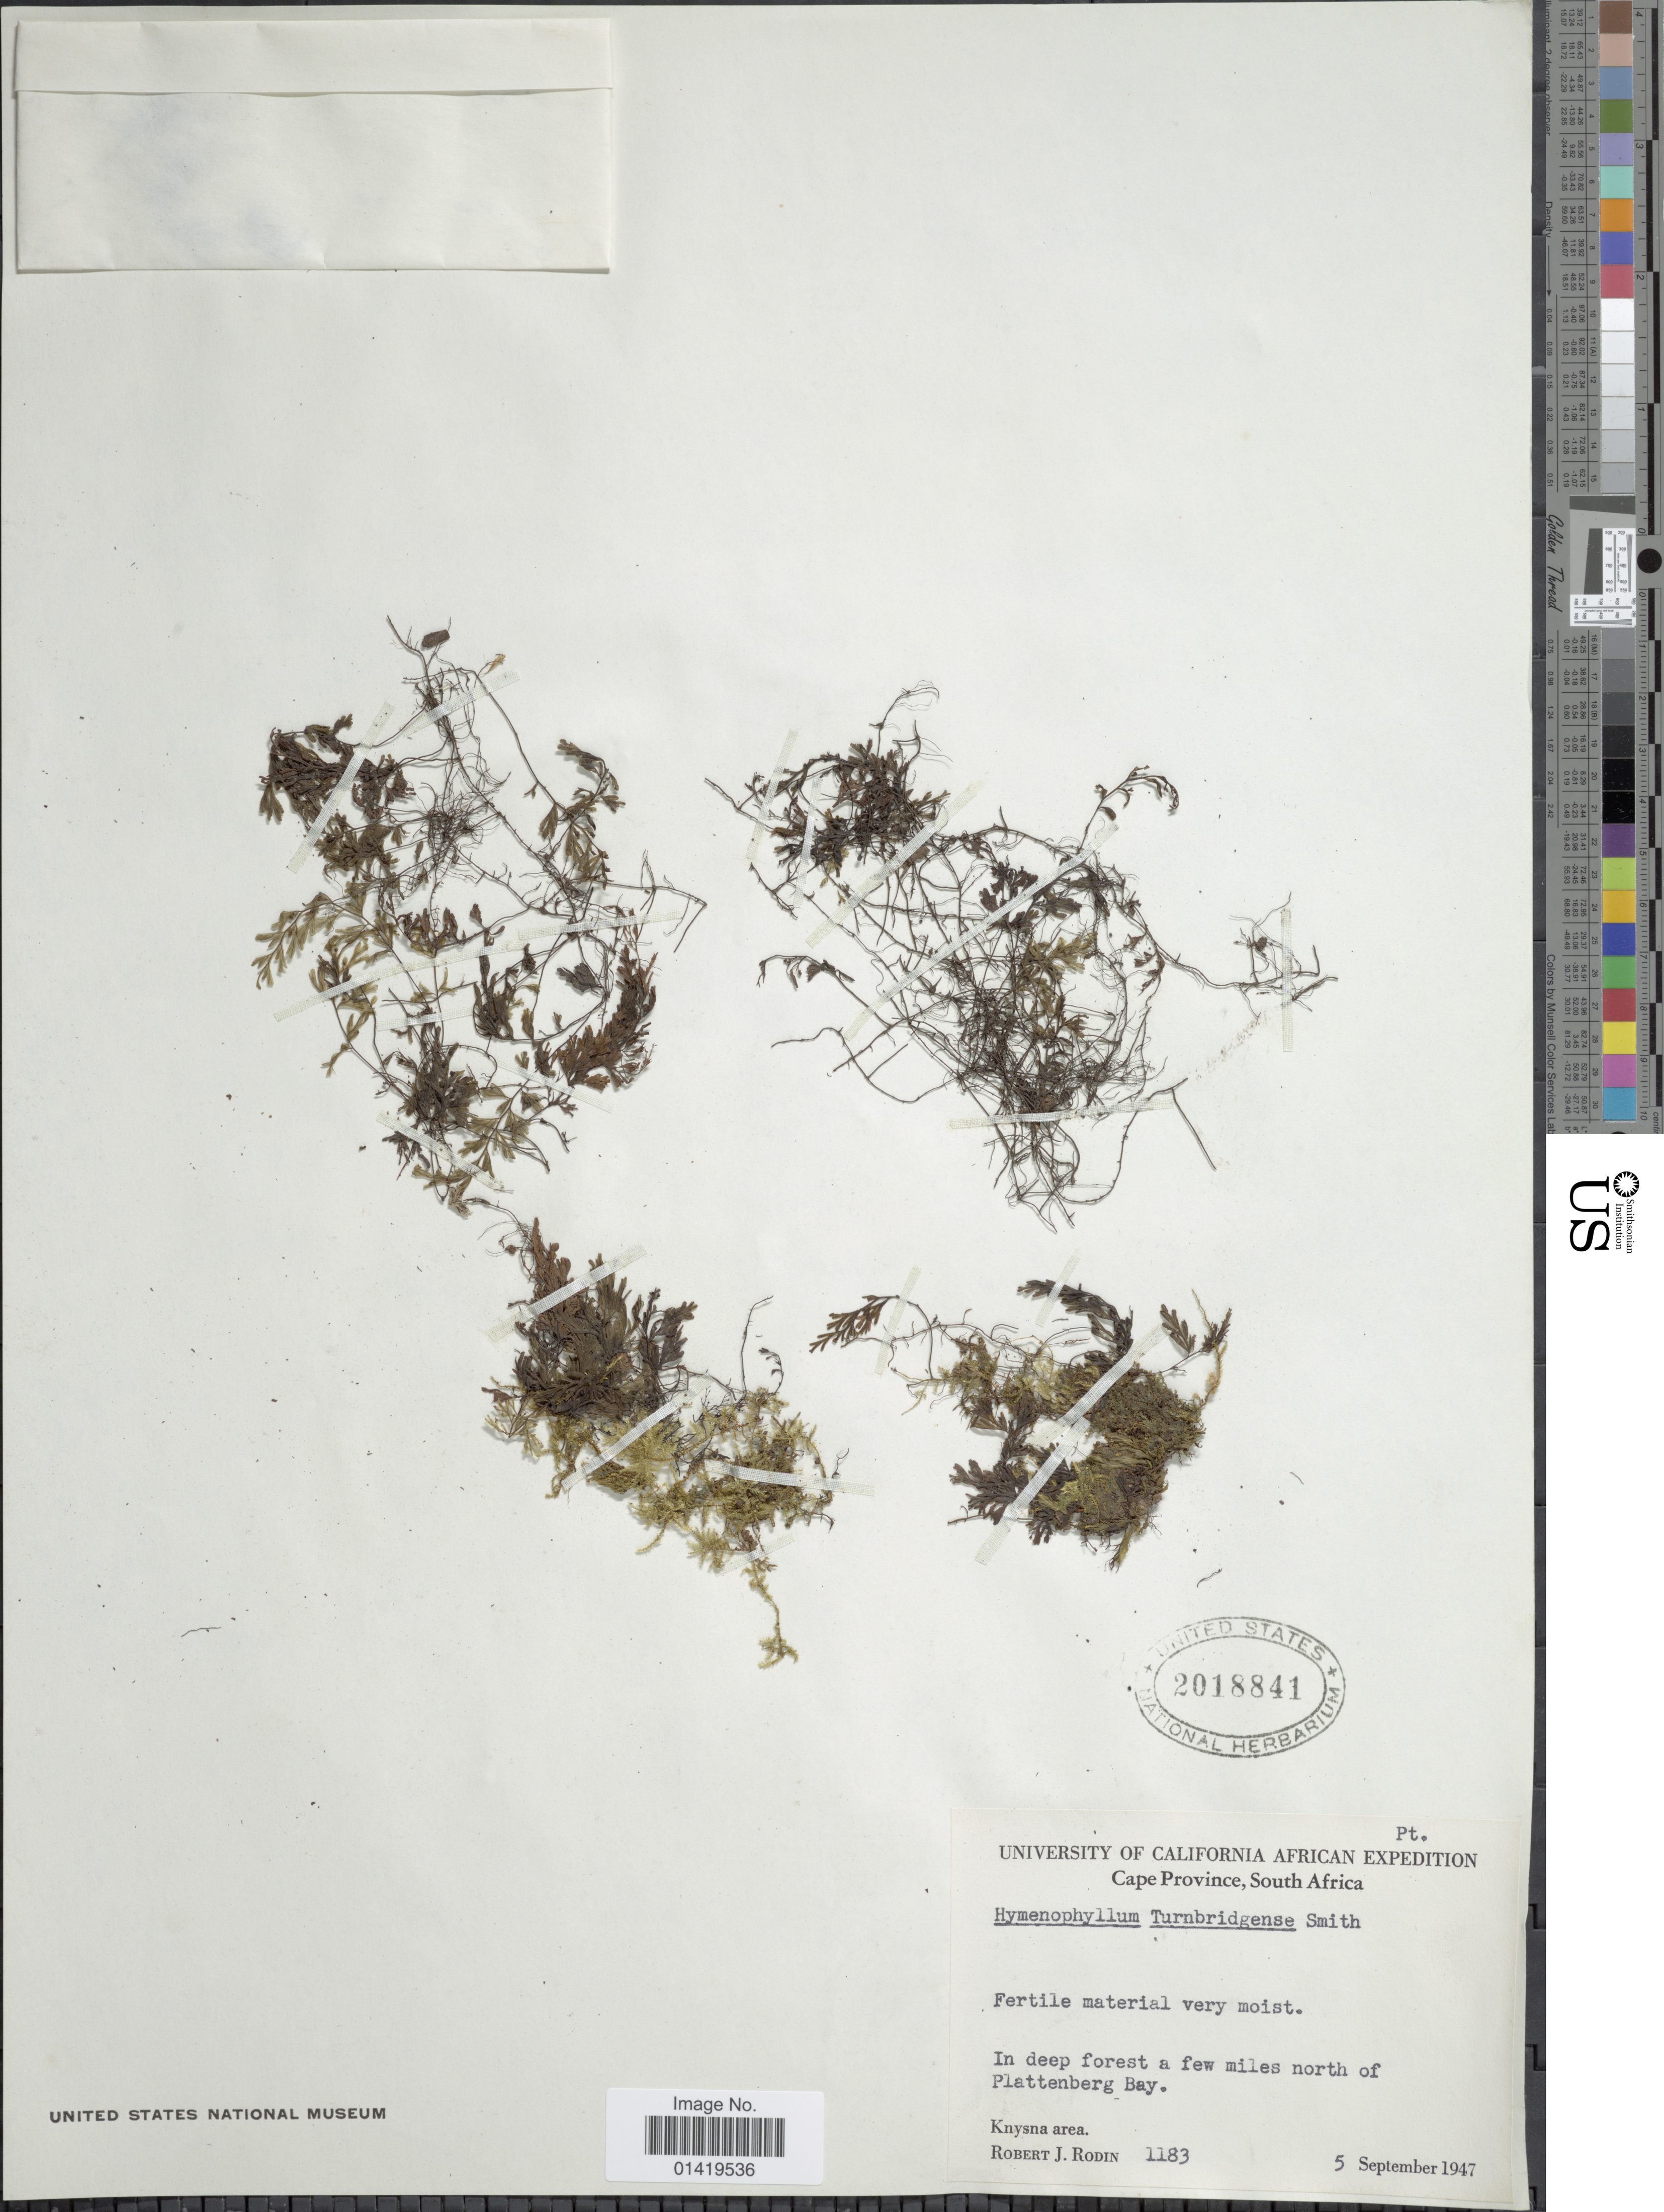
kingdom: Plantae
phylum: Tracheophyta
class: Polypodiopsida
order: Hymenophyllales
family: Hymenophyllaceae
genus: Hymenophyllum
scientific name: Hymenophyllum tunbrigense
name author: (L.) Small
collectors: R. J. Rodin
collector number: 1183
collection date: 1947-09-05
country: South Africa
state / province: Western Cape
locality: Cape province, South Africa in deep forest a few miles north of Plattenberg Bay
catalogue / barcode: US 2018841